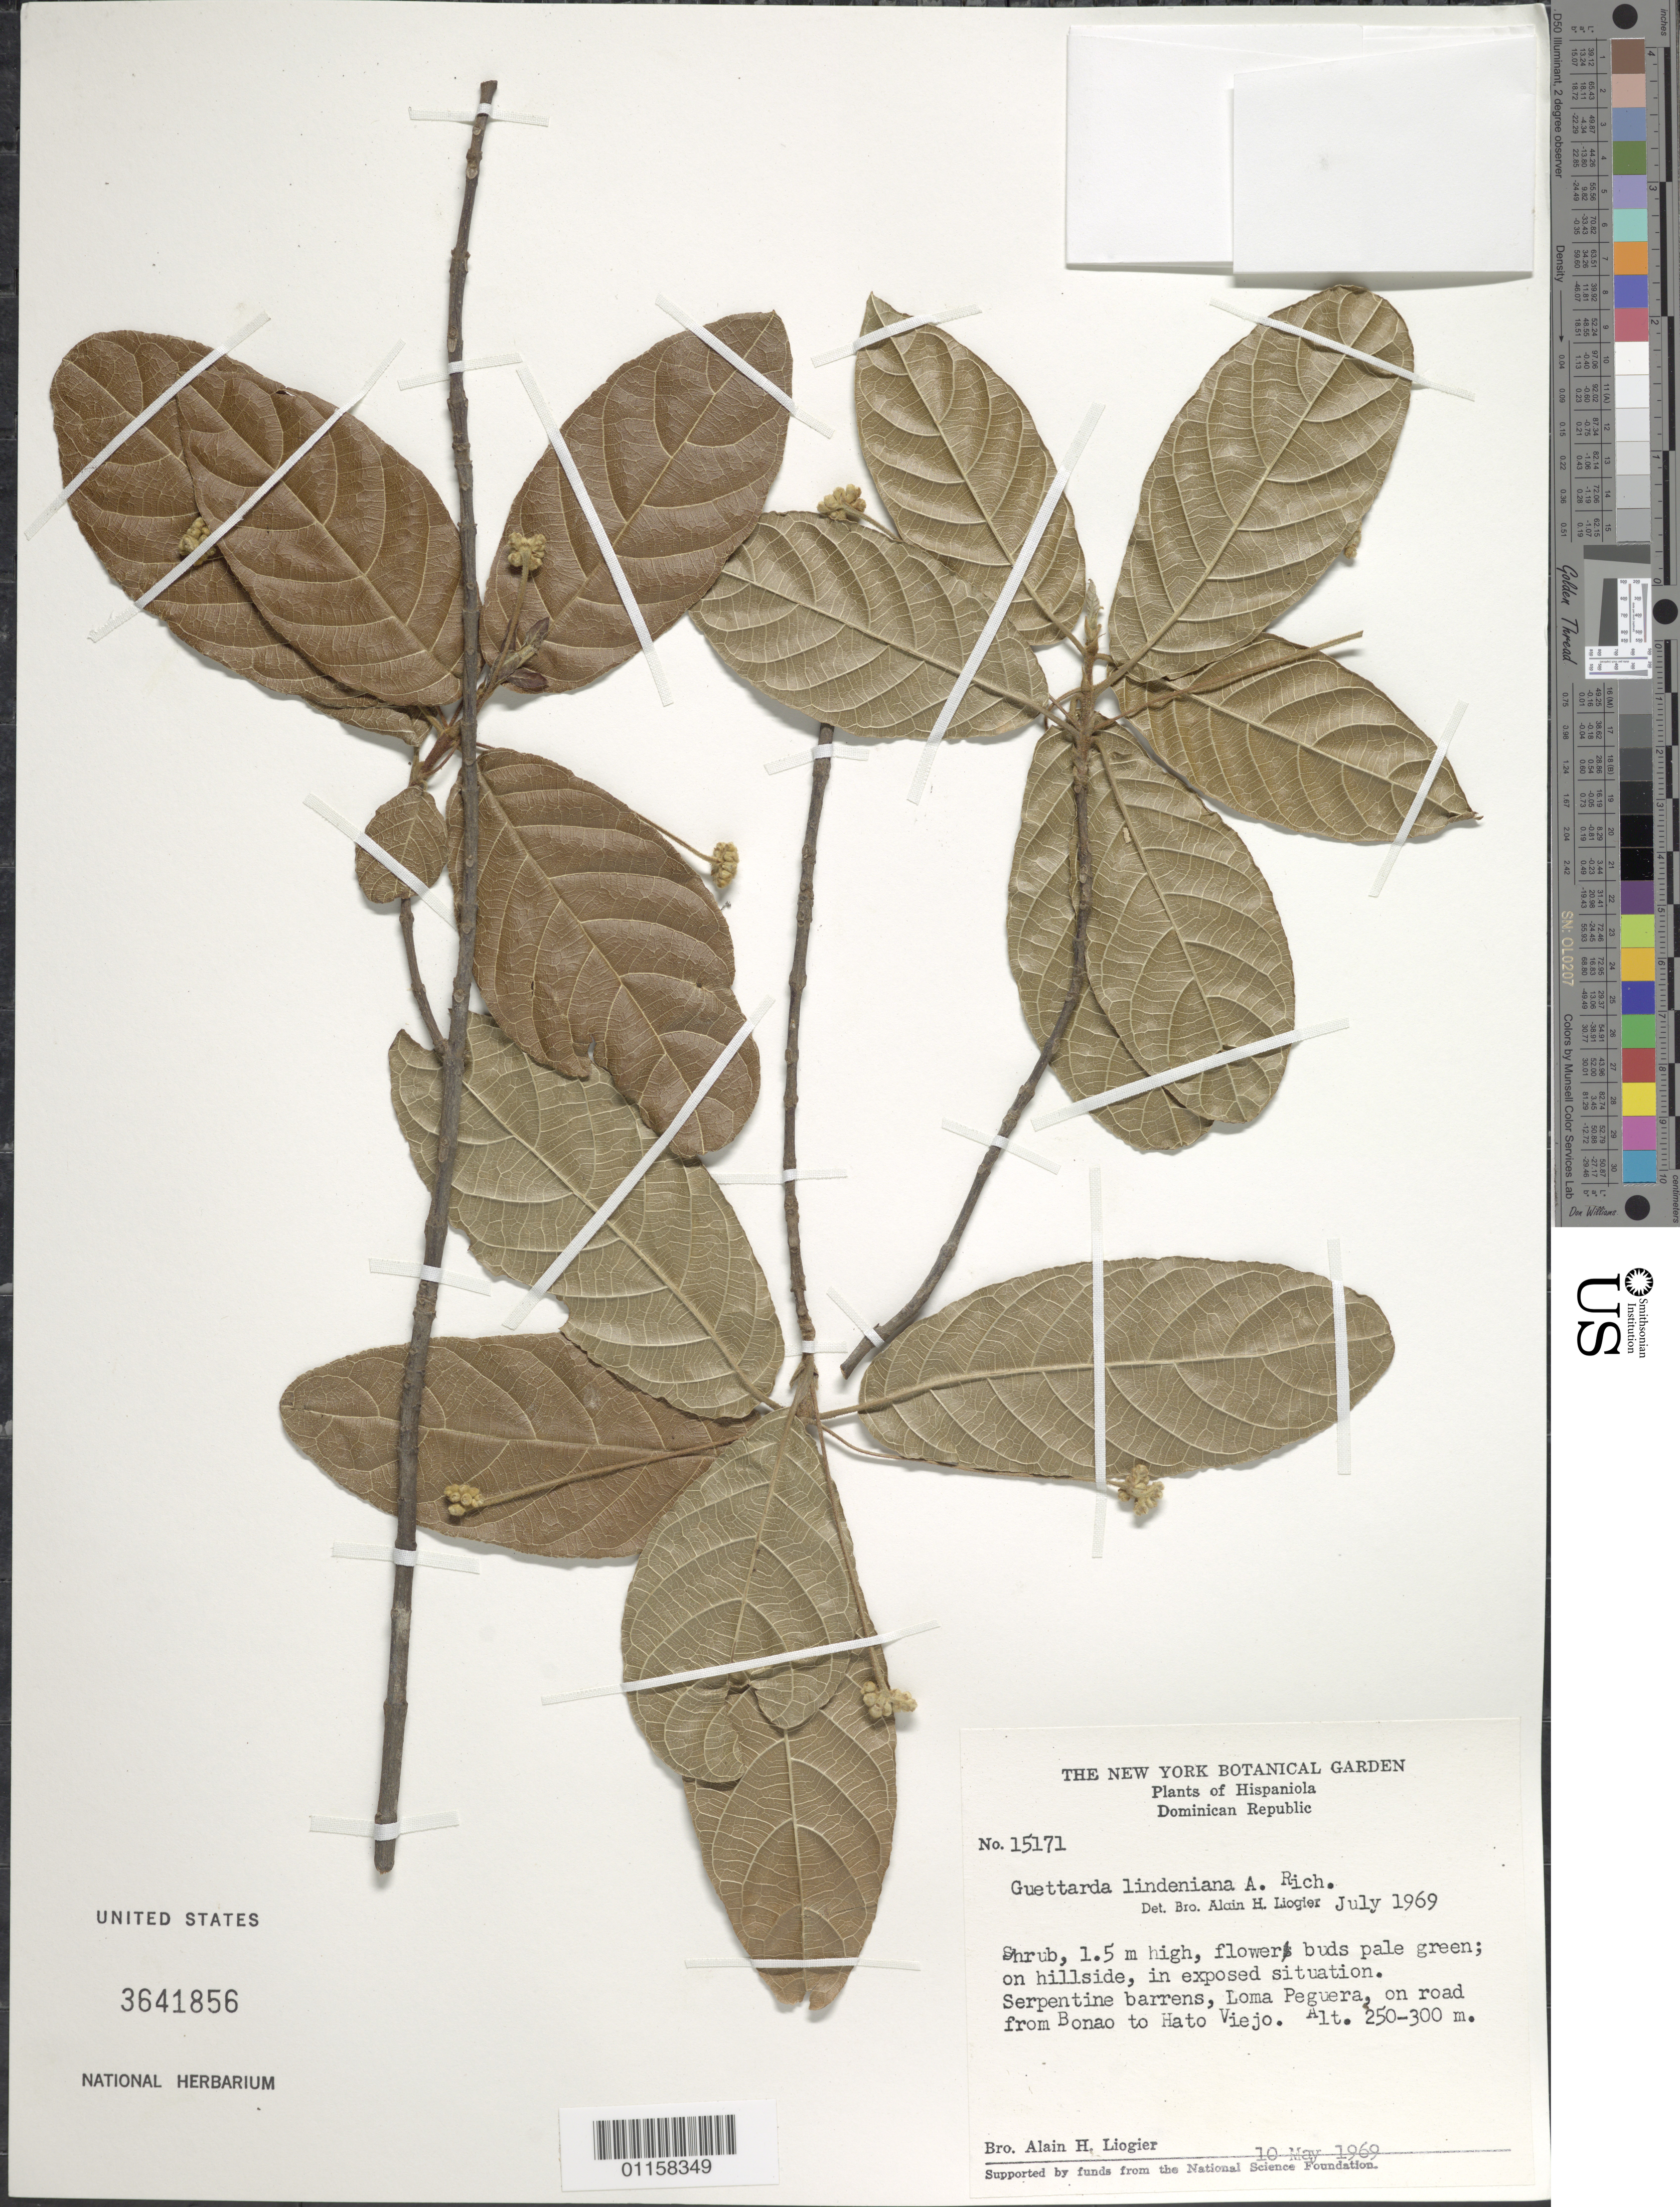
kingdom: Plantae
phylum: Tracheophyta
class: Magnoliopsida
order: Gentianales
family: Rubiaceae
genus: Guettarda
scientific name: Guettarda lindeniana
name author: A. Rich.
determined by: Liogier, Alain H.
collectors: A. H. Liogier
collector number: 15171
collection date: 1969-05-10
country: Dominican Republic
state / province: Monseñor Nouel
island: Hispaniola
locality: Loma Peguera, on road from Bonao to Hato Viejo.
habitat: Serpentine barrens. On hillside, in exposed situation.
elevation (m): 250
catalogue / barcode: US 3641856